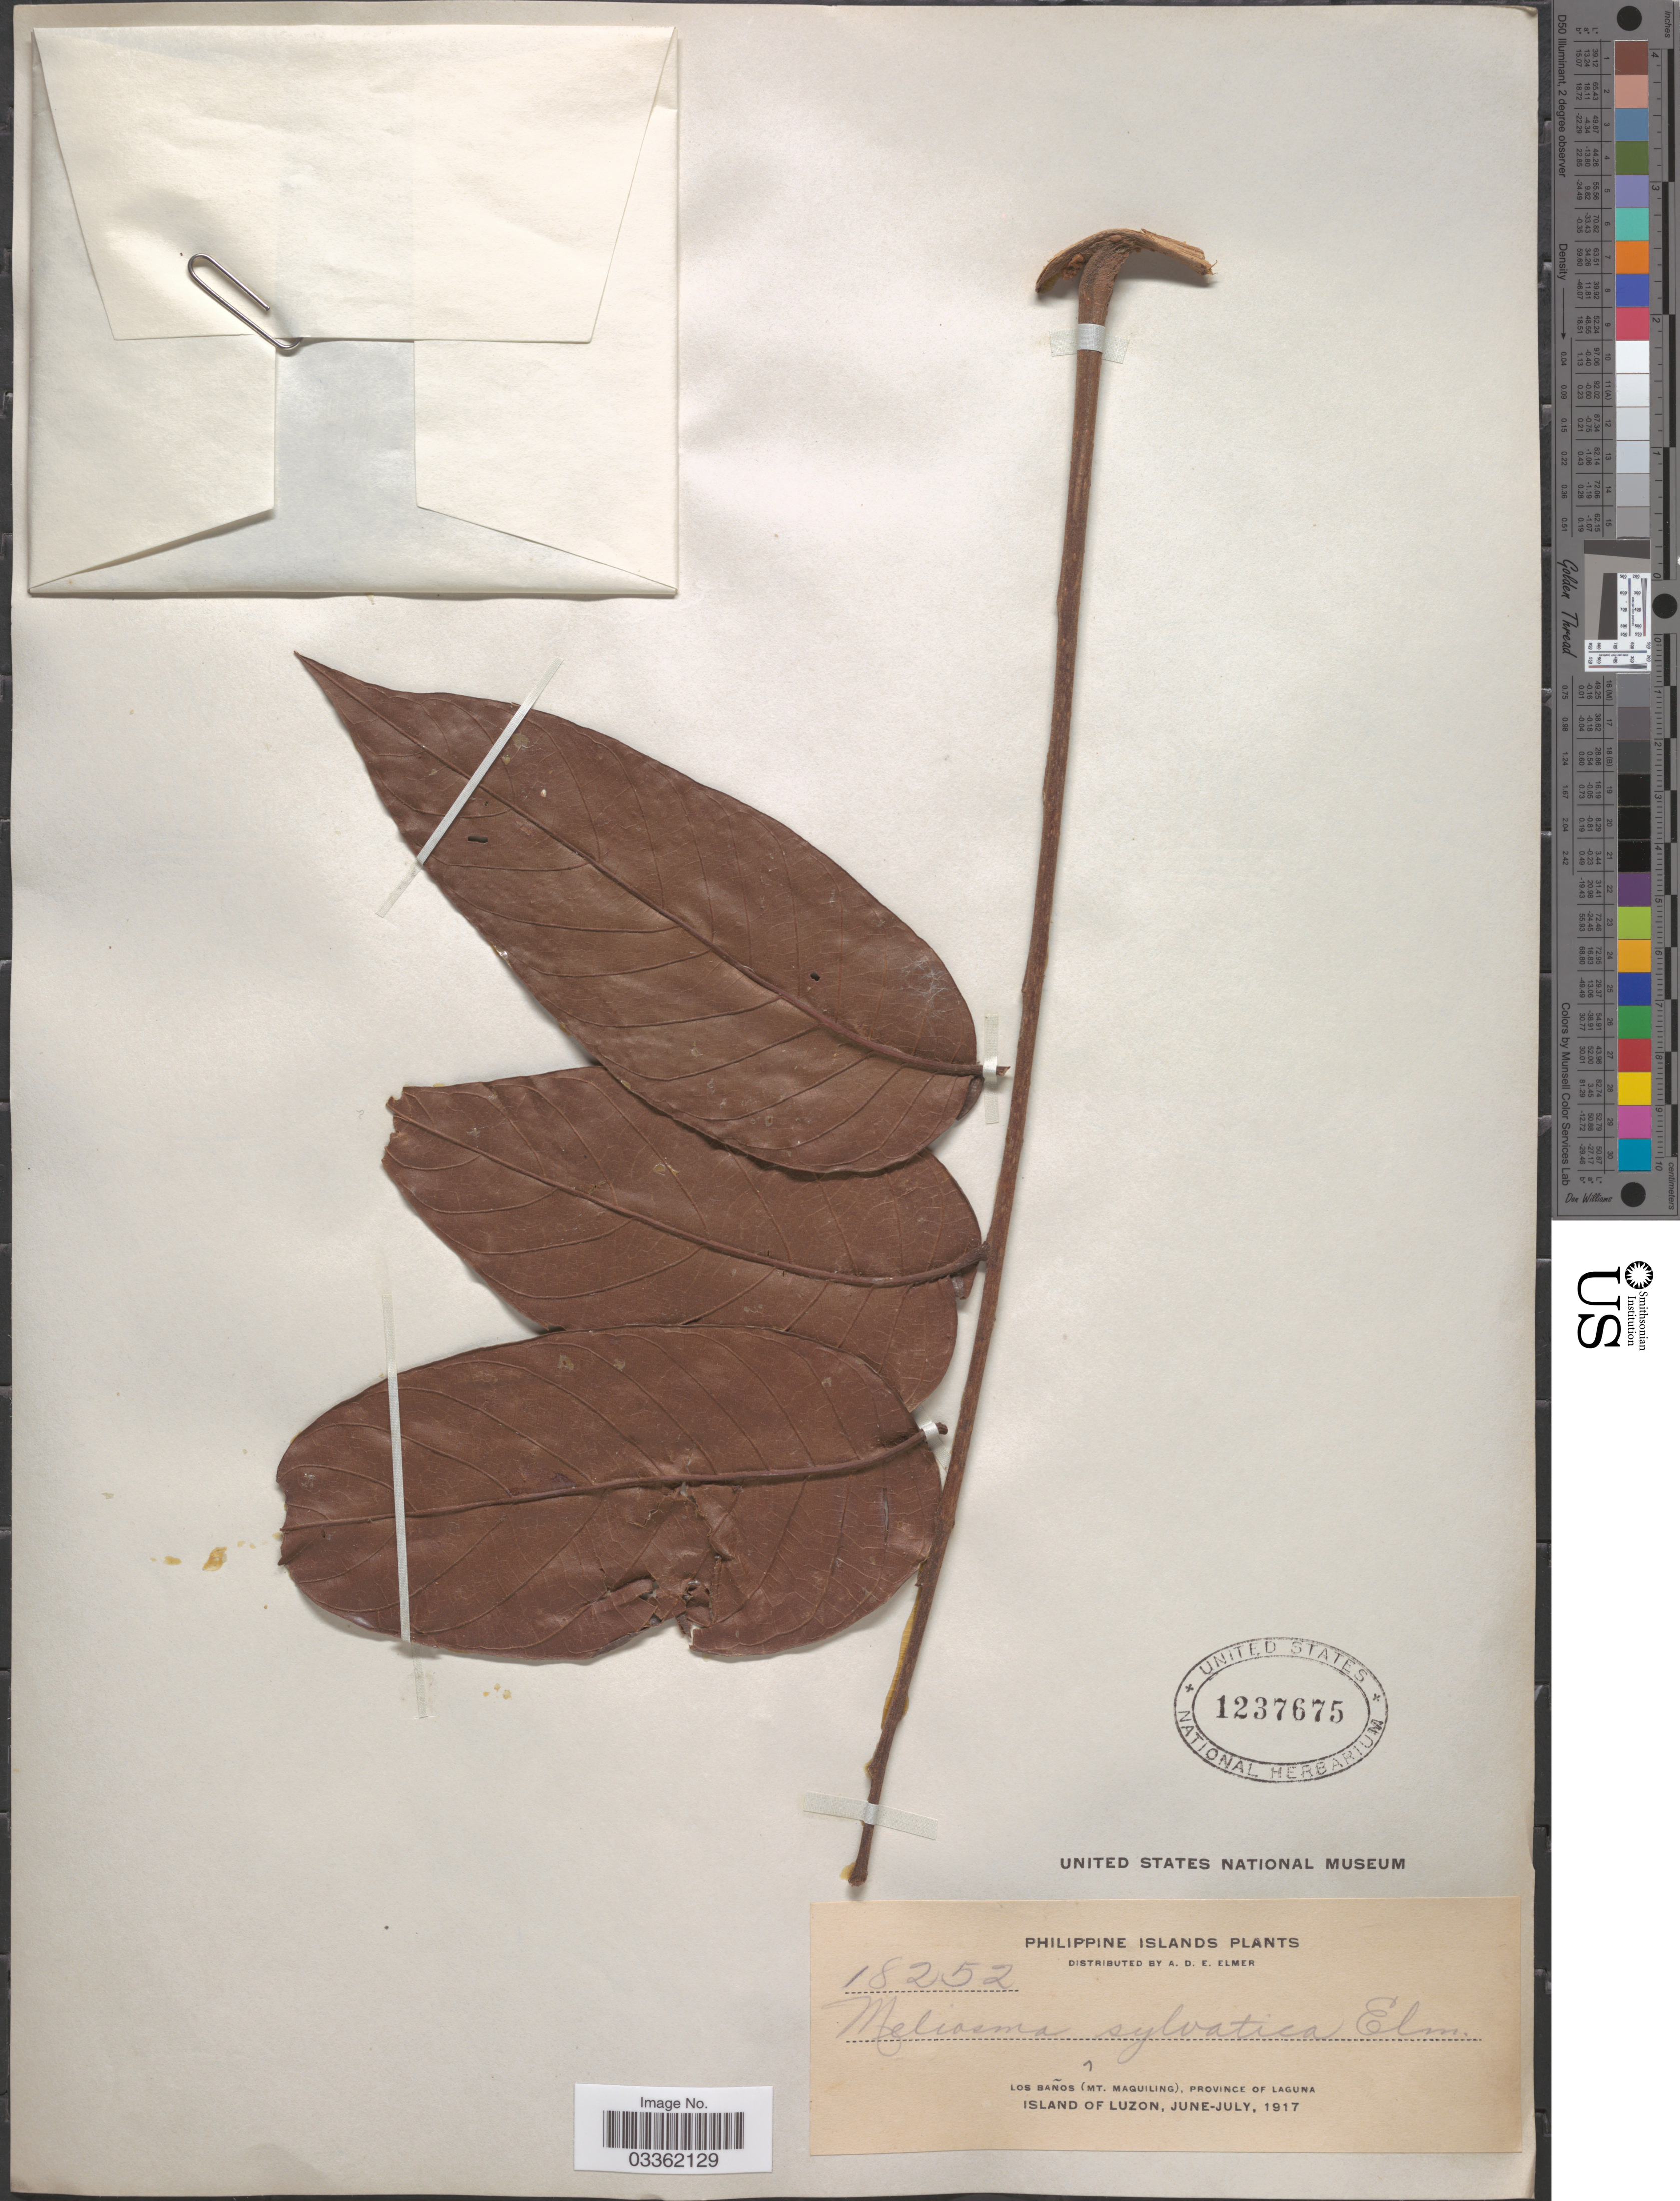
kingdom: Plantae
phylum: Tracheophyta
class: Magnoliopsida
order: Proteales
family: Sabiaceae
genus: Meliosma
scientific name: Meliosma sylvatica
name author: Elmer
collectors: A. D. E. Elmer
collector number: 18252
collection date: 1917-06/1917-07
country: Philippines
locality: Los Baños (Mt. Maquiling), Province of Laguna. Island of Luzon.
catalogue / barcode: US 1237675